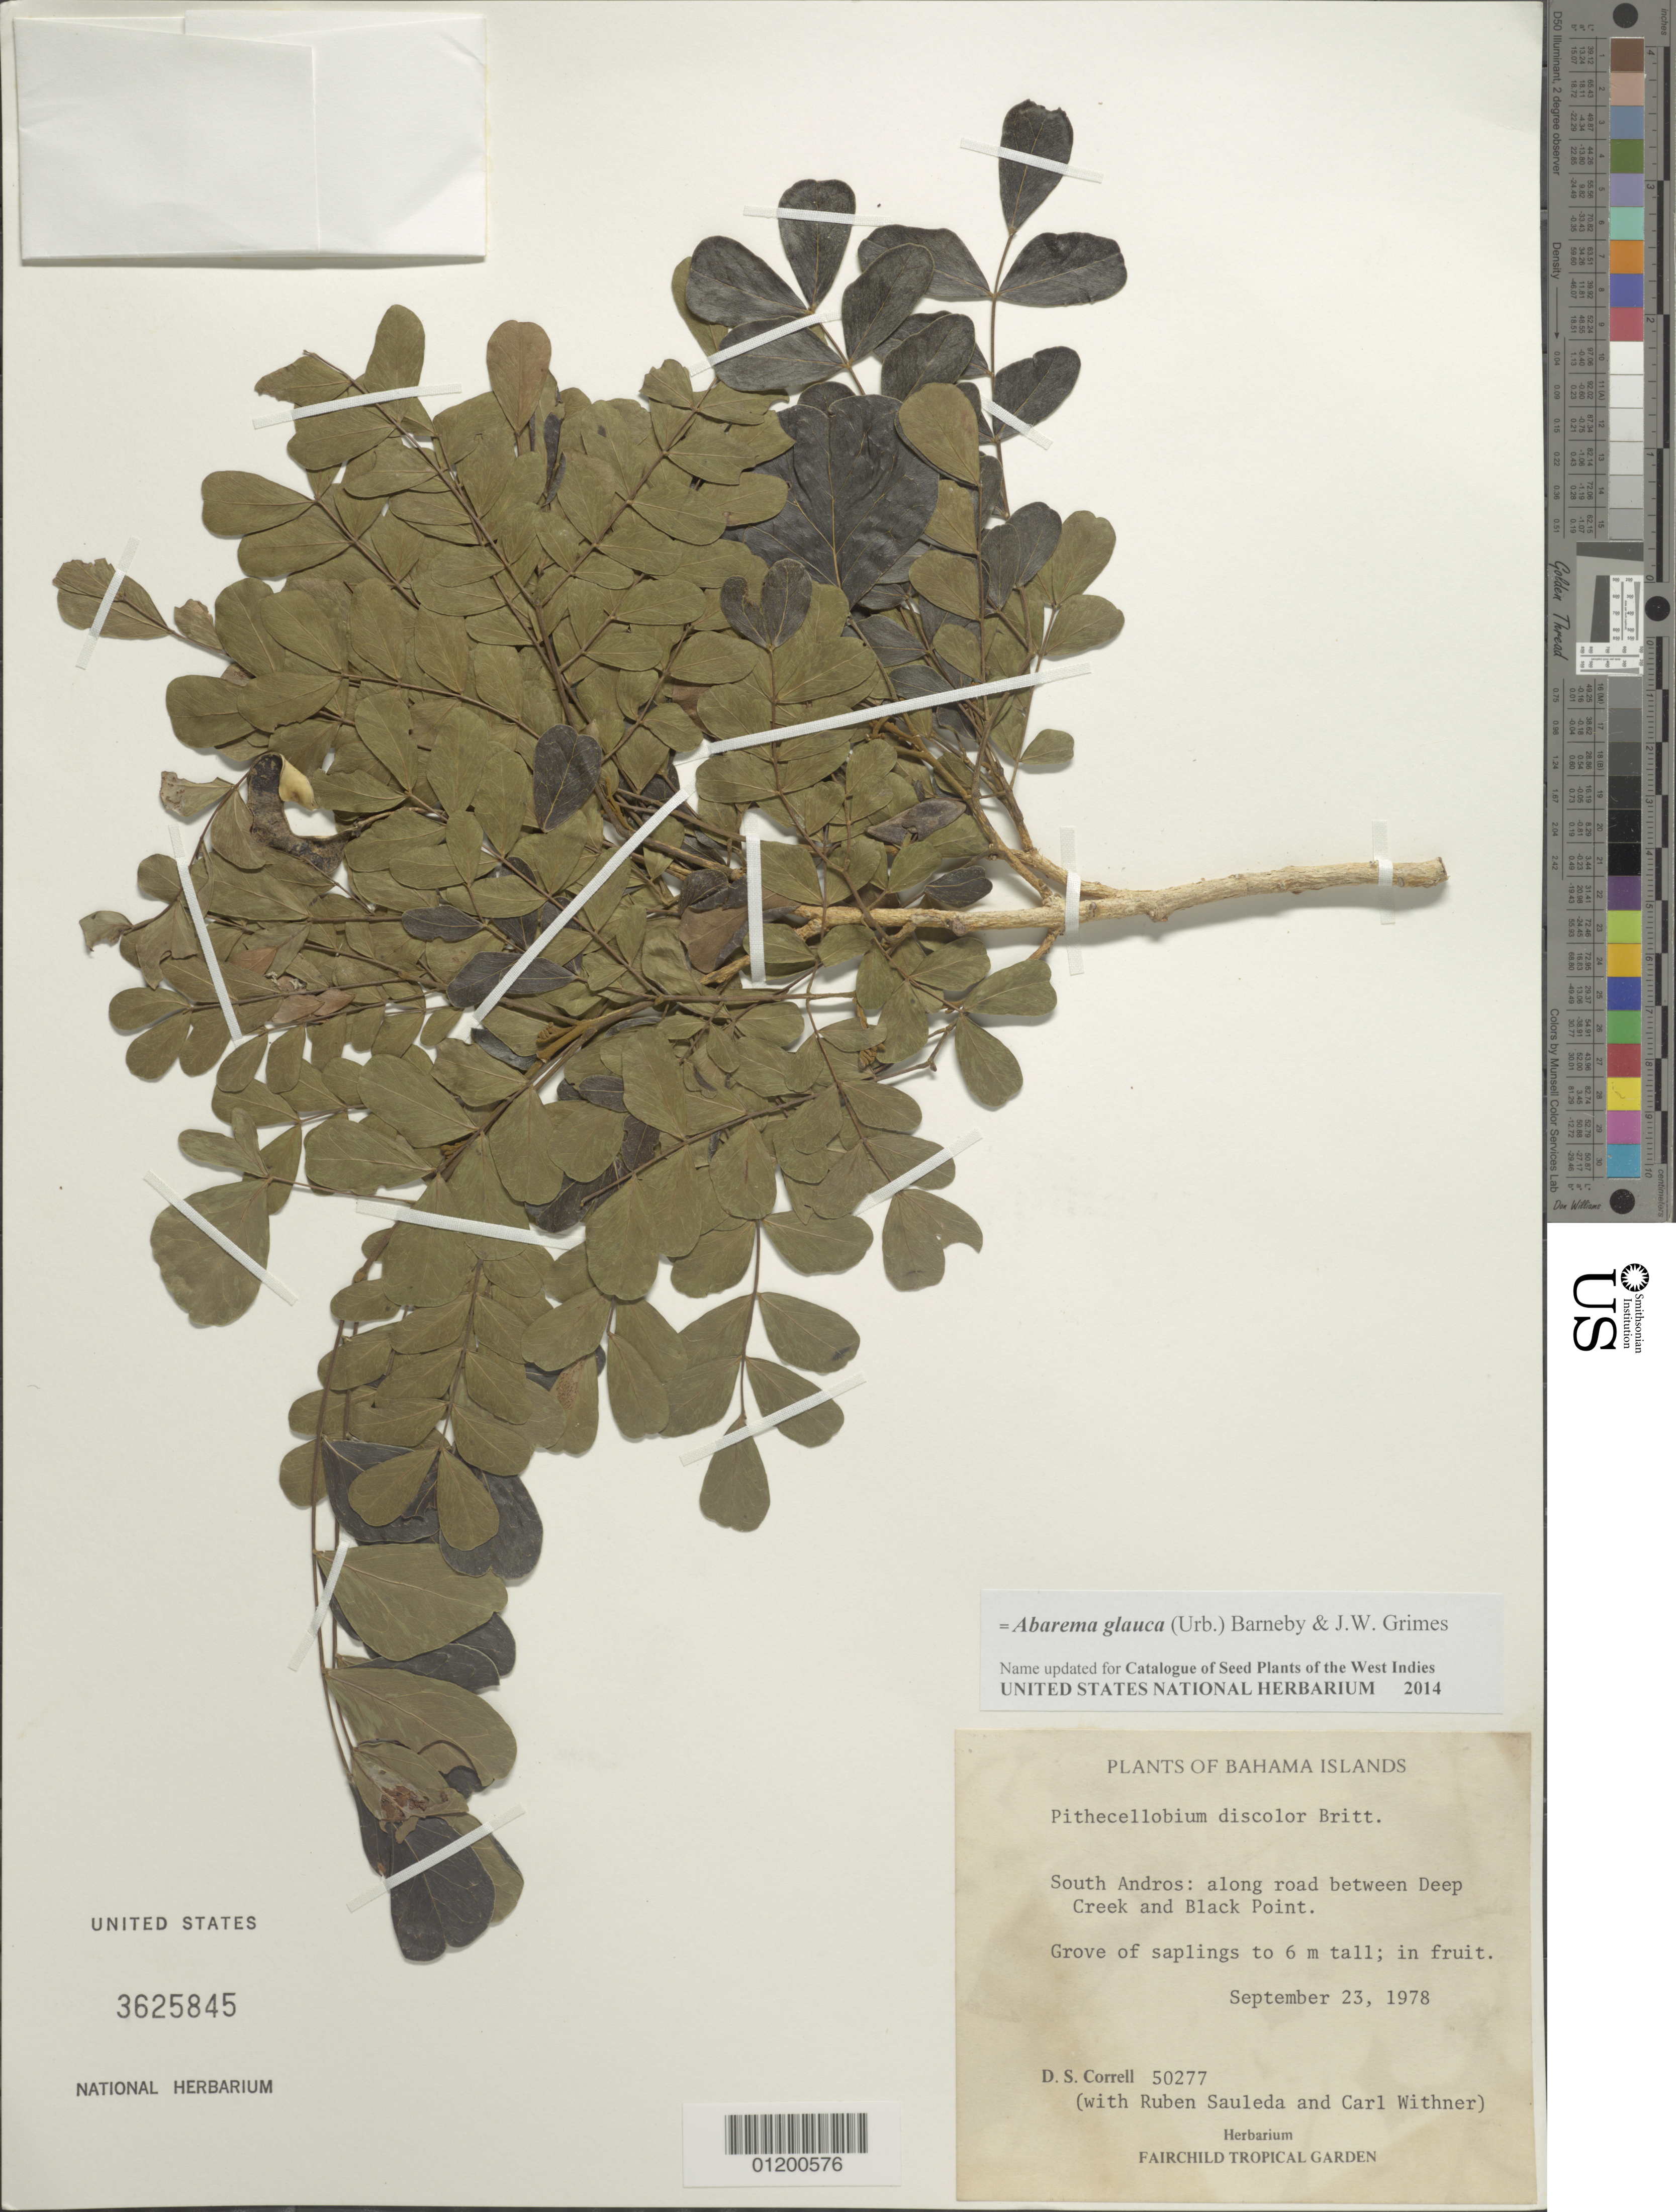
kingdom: Plantae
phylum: Tracheophyta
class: Magnoliopsida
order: Fabales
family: Fabaceae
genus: Jupunba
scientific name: Jupunba glauca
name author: (Urb.) Britton & Rose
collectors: D. S. Correll, R. Sauleda & C. L. Withner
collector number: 50277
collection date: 1978-09-23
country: Bahamas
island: South Andros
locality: Along road between Deep Creek and Black Point.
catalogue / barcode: US 3625845